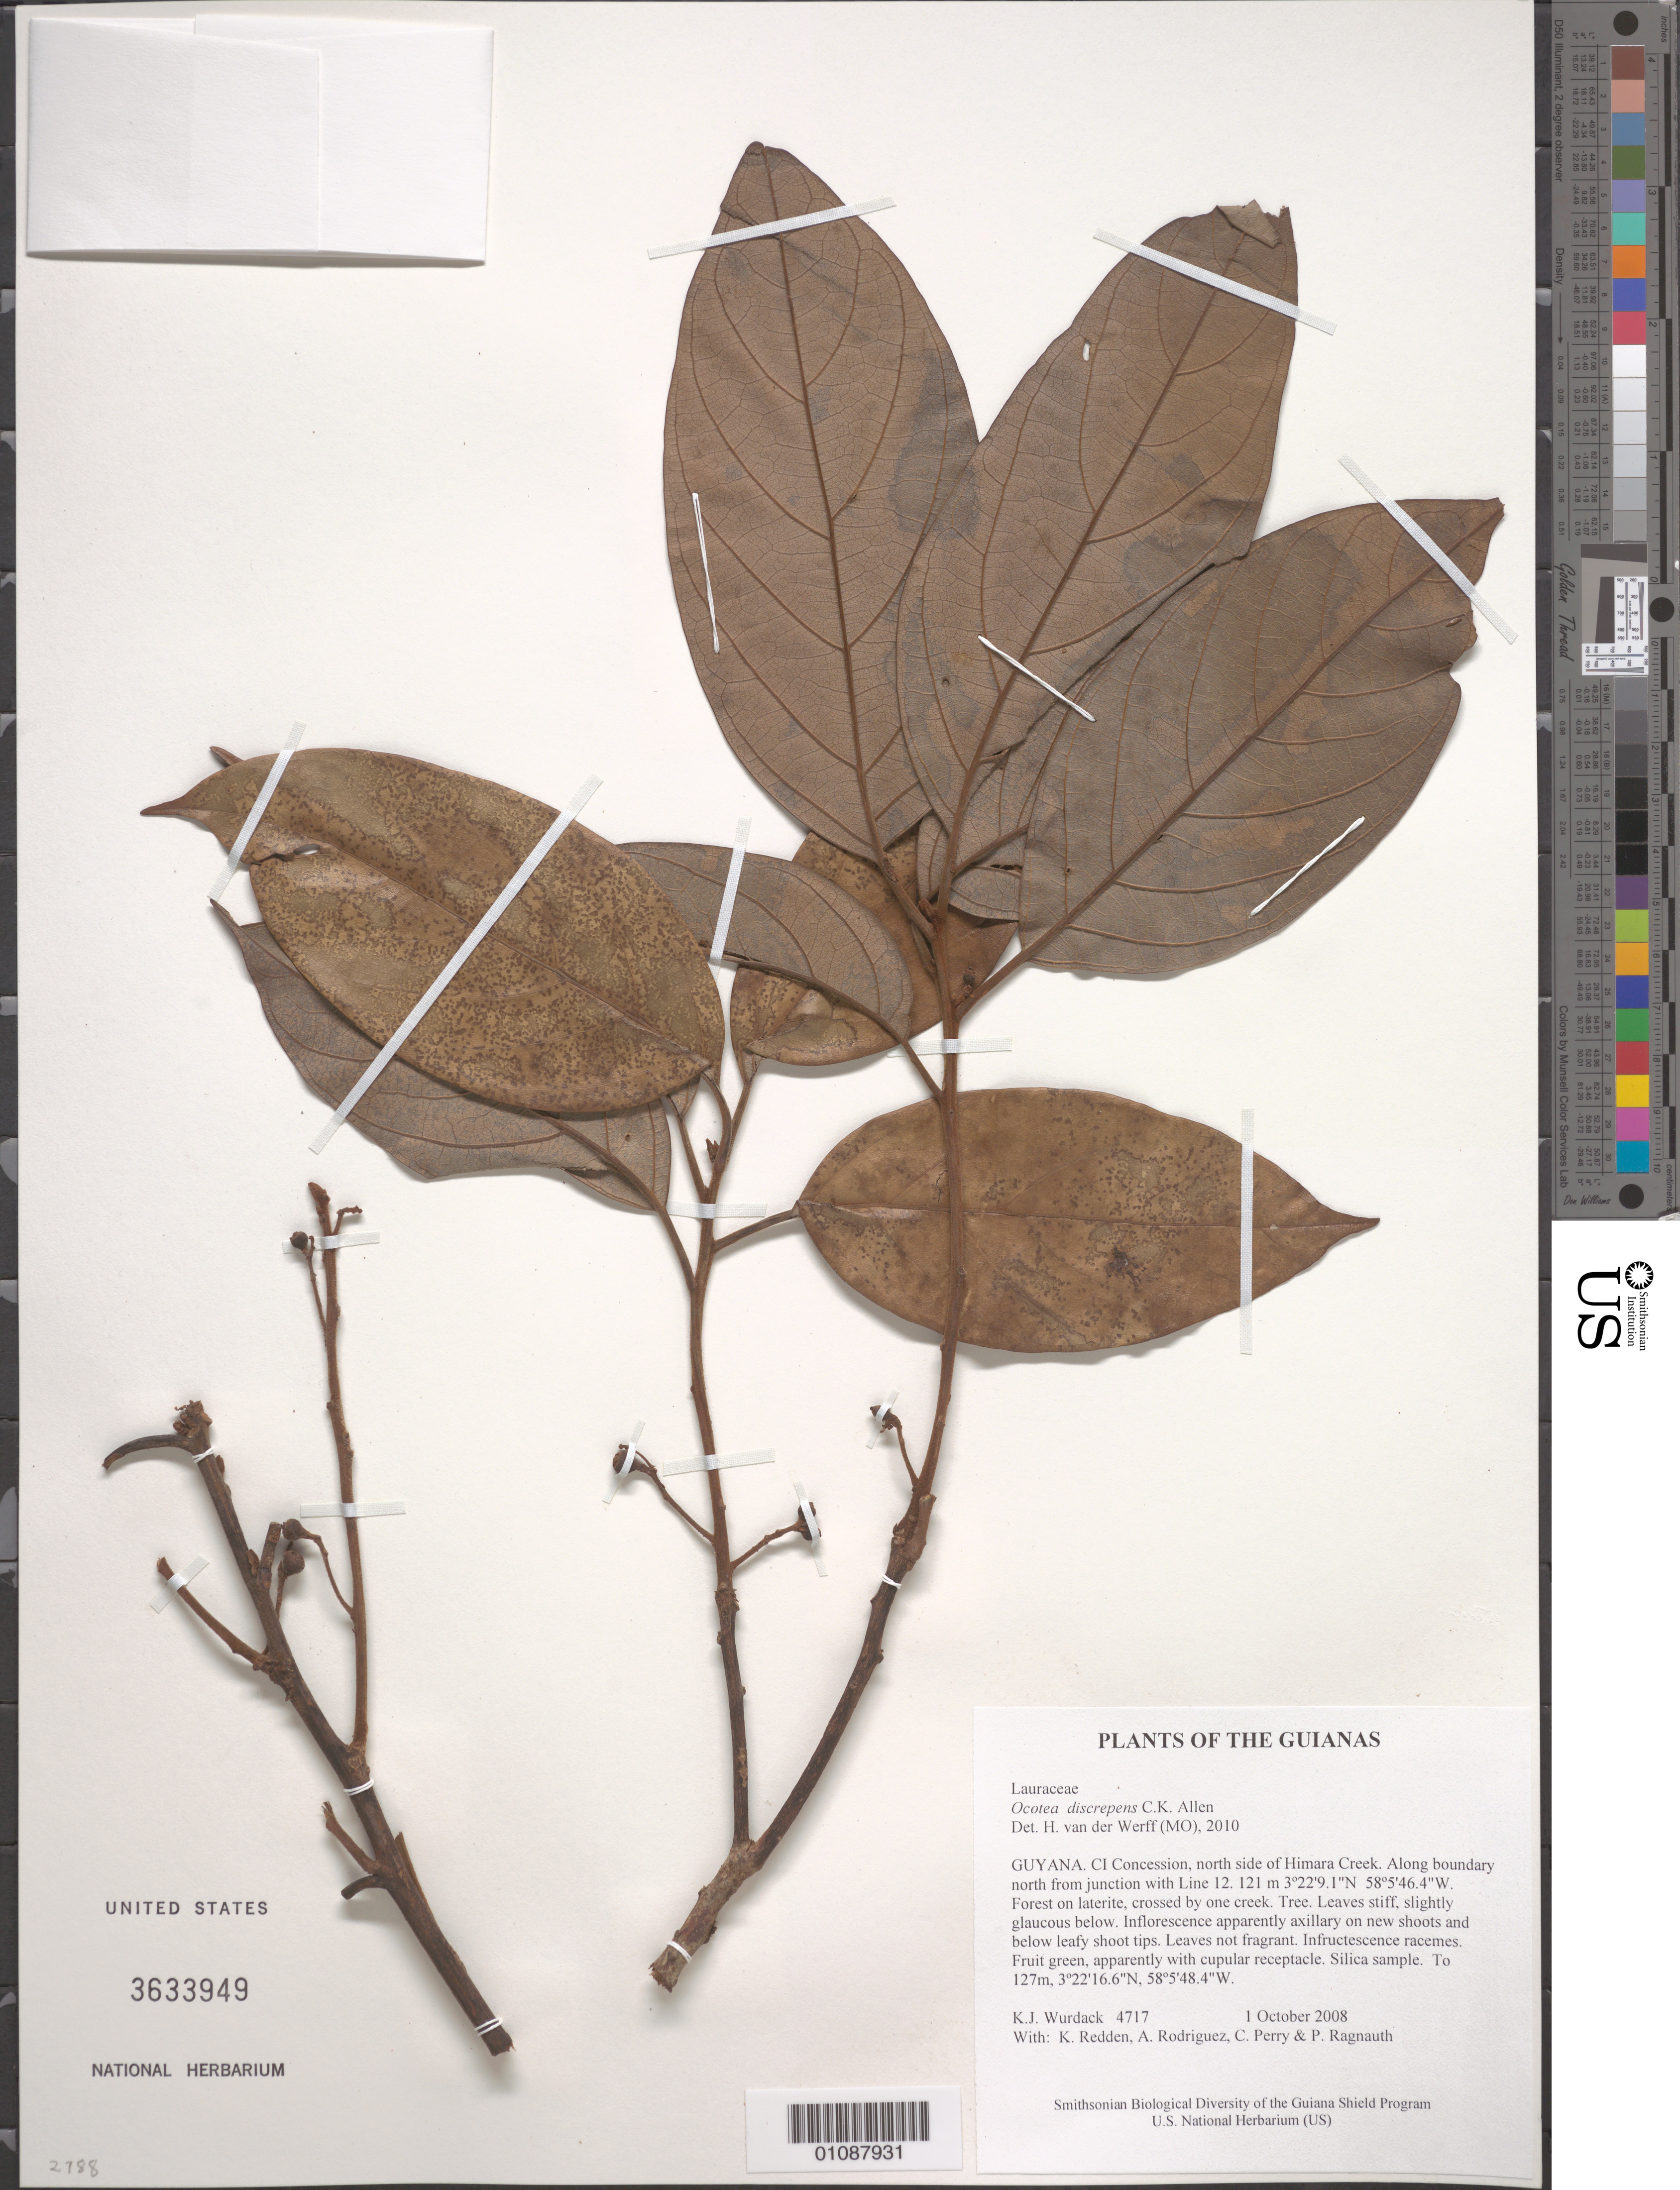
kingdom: Plantae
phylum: Tracheophyta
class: Magnoliopsida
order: Laurales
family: Lauraceae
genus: Ocotea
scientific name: Ocotea discrepens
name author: C.K. Allen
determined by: van der Werff, H., (MO), Missouri Botanical Garden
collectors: K. Wurdack, K. M. Redden, A. Rodriguez, C. Perry & P. Ragnauth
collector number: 4717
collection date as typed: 1 October 2008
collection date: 2008-10-01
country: Guyana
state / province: U. Takutu-U. Essequibo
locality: CI Concession, north side of Himara Creek. Along boundary north from junction with Line 12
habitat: Forest on laterite, crossed by one creek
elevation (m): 121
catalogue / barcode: US 3633949